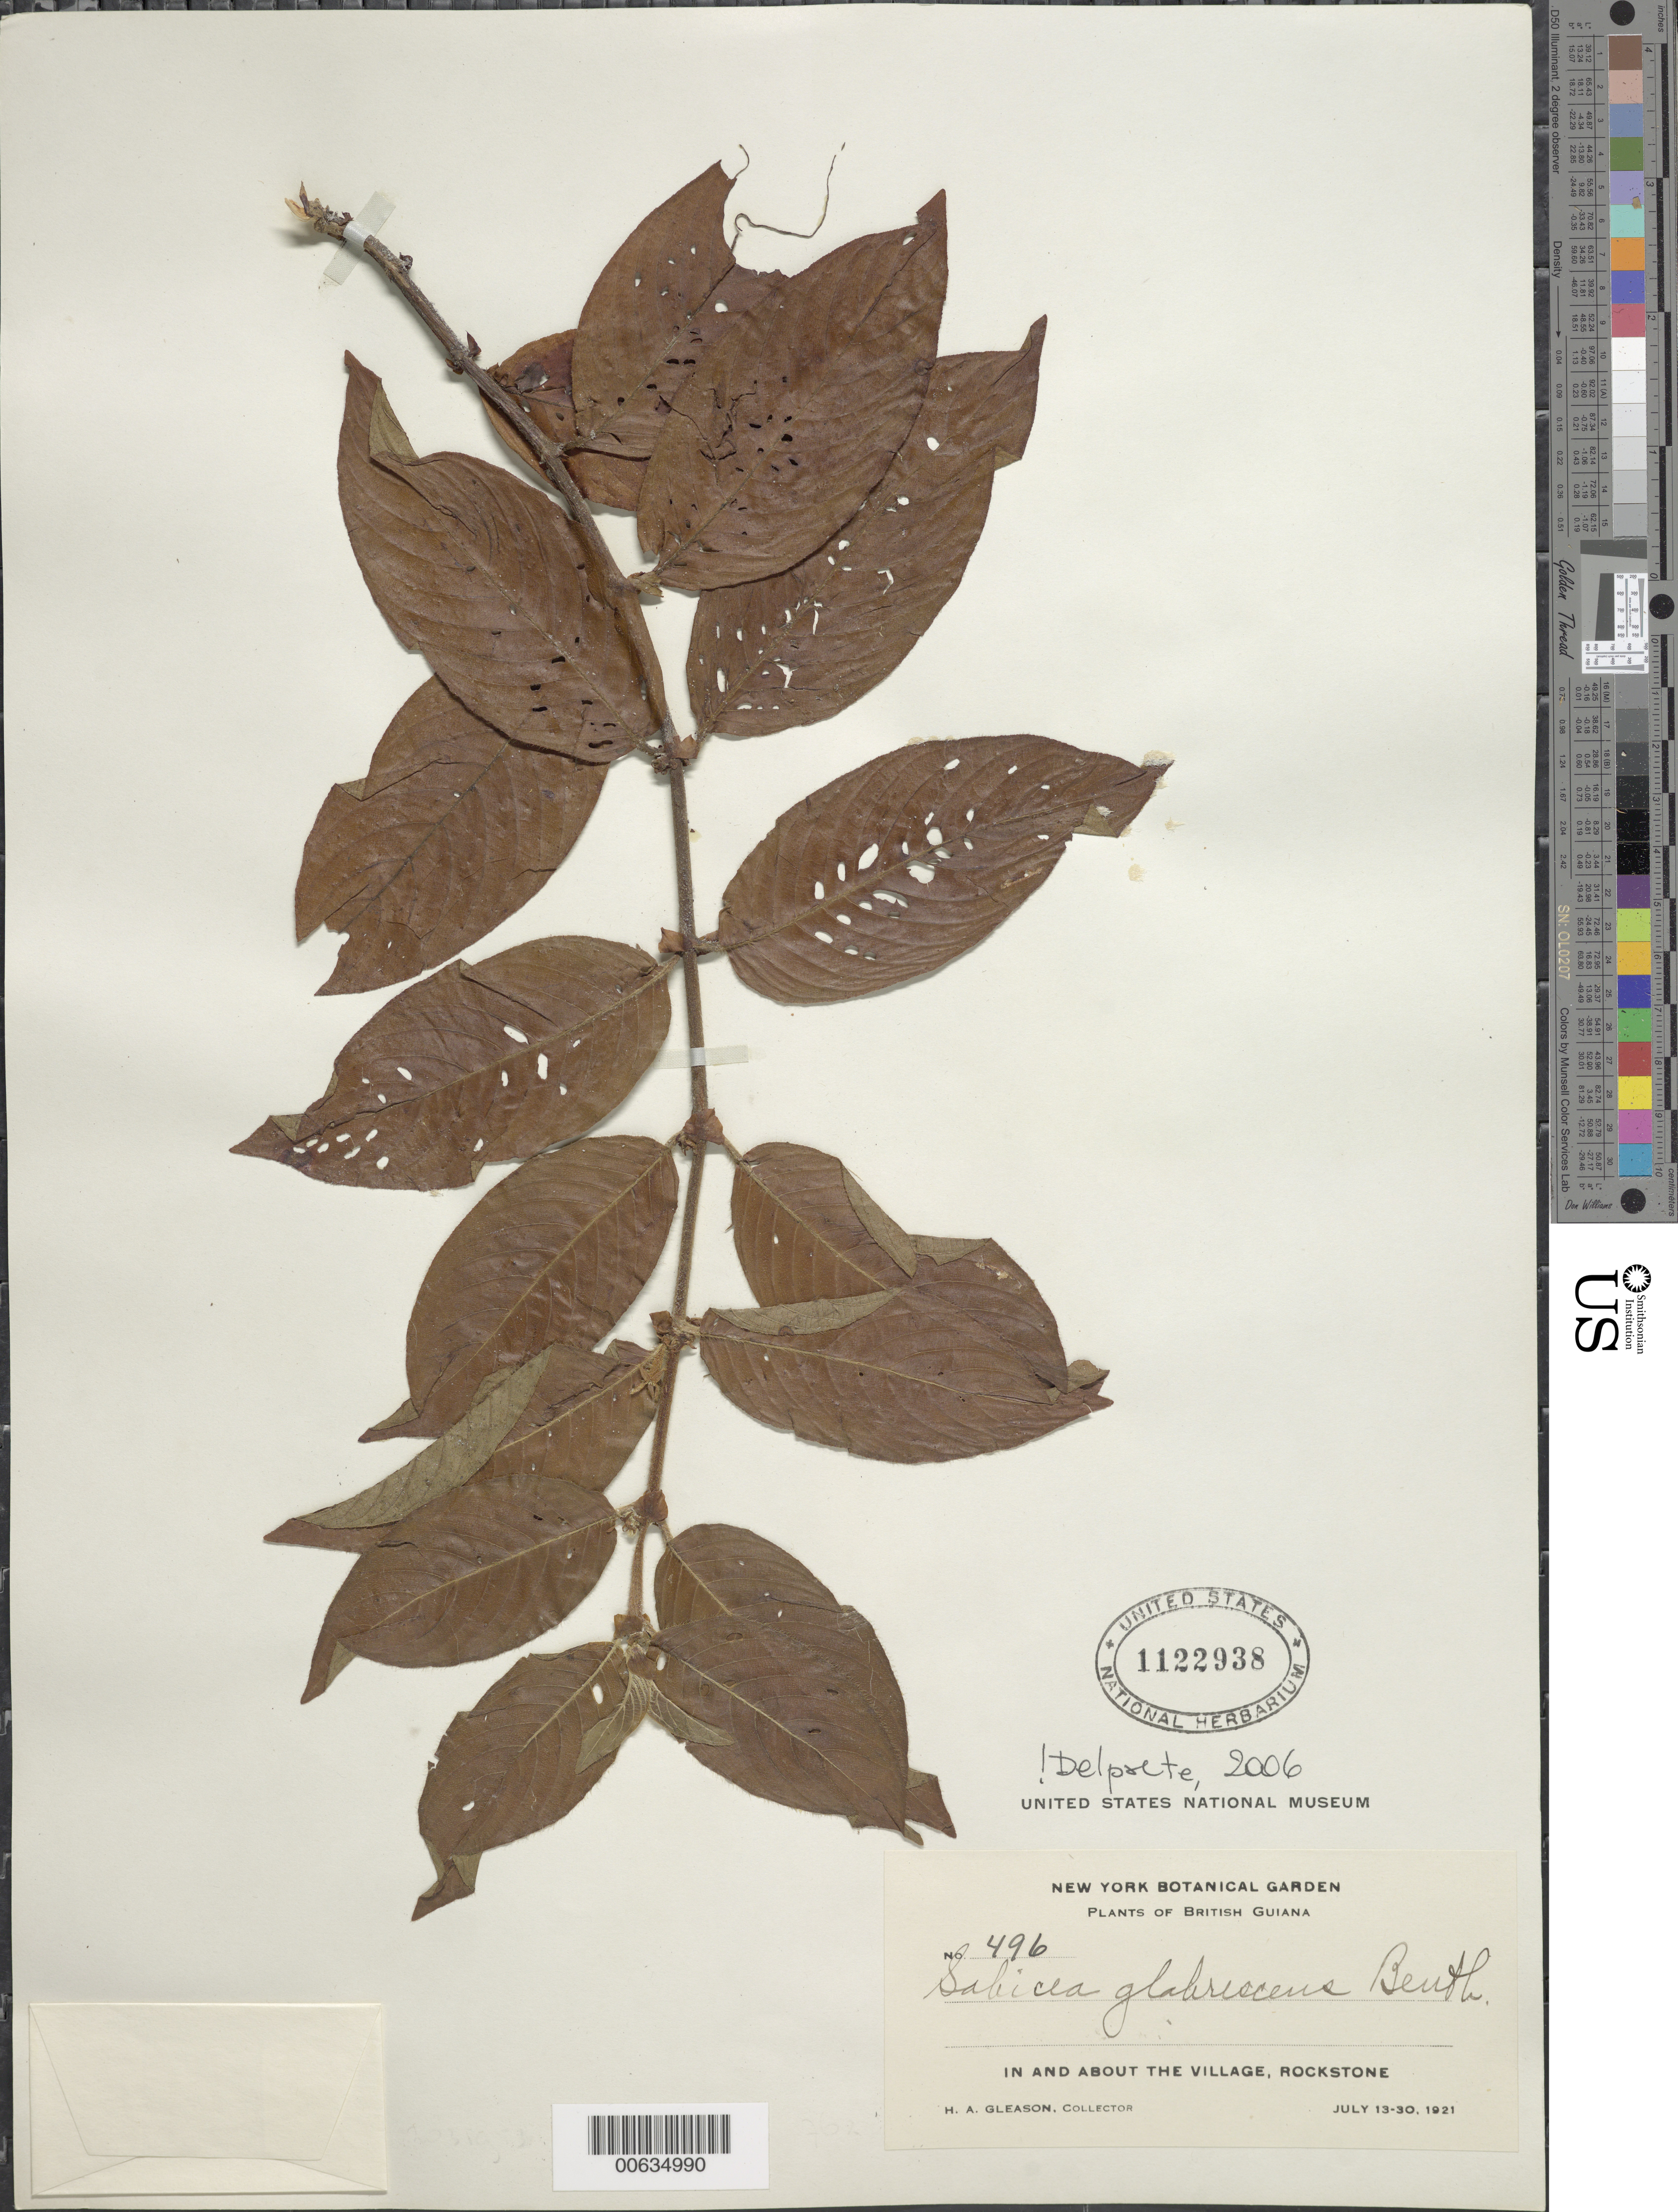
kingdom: Plantae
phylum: Tracheophyta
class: Magnoliopsida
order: Gentianales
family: Rubiaceae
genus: Sabicea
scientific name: Sabicea glabrescens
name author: Benth.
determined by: Delprete, P. G., Herb. de Guyane Cay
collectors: H. A. Gleason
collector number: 496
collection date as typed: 13-Jul-21 to 30-Jul-21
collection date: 1921-07-13/1921-07-30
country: Guyana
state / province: U. Demerara-Berbice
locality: Rockstone, in and about the village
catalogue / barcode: US 1122938